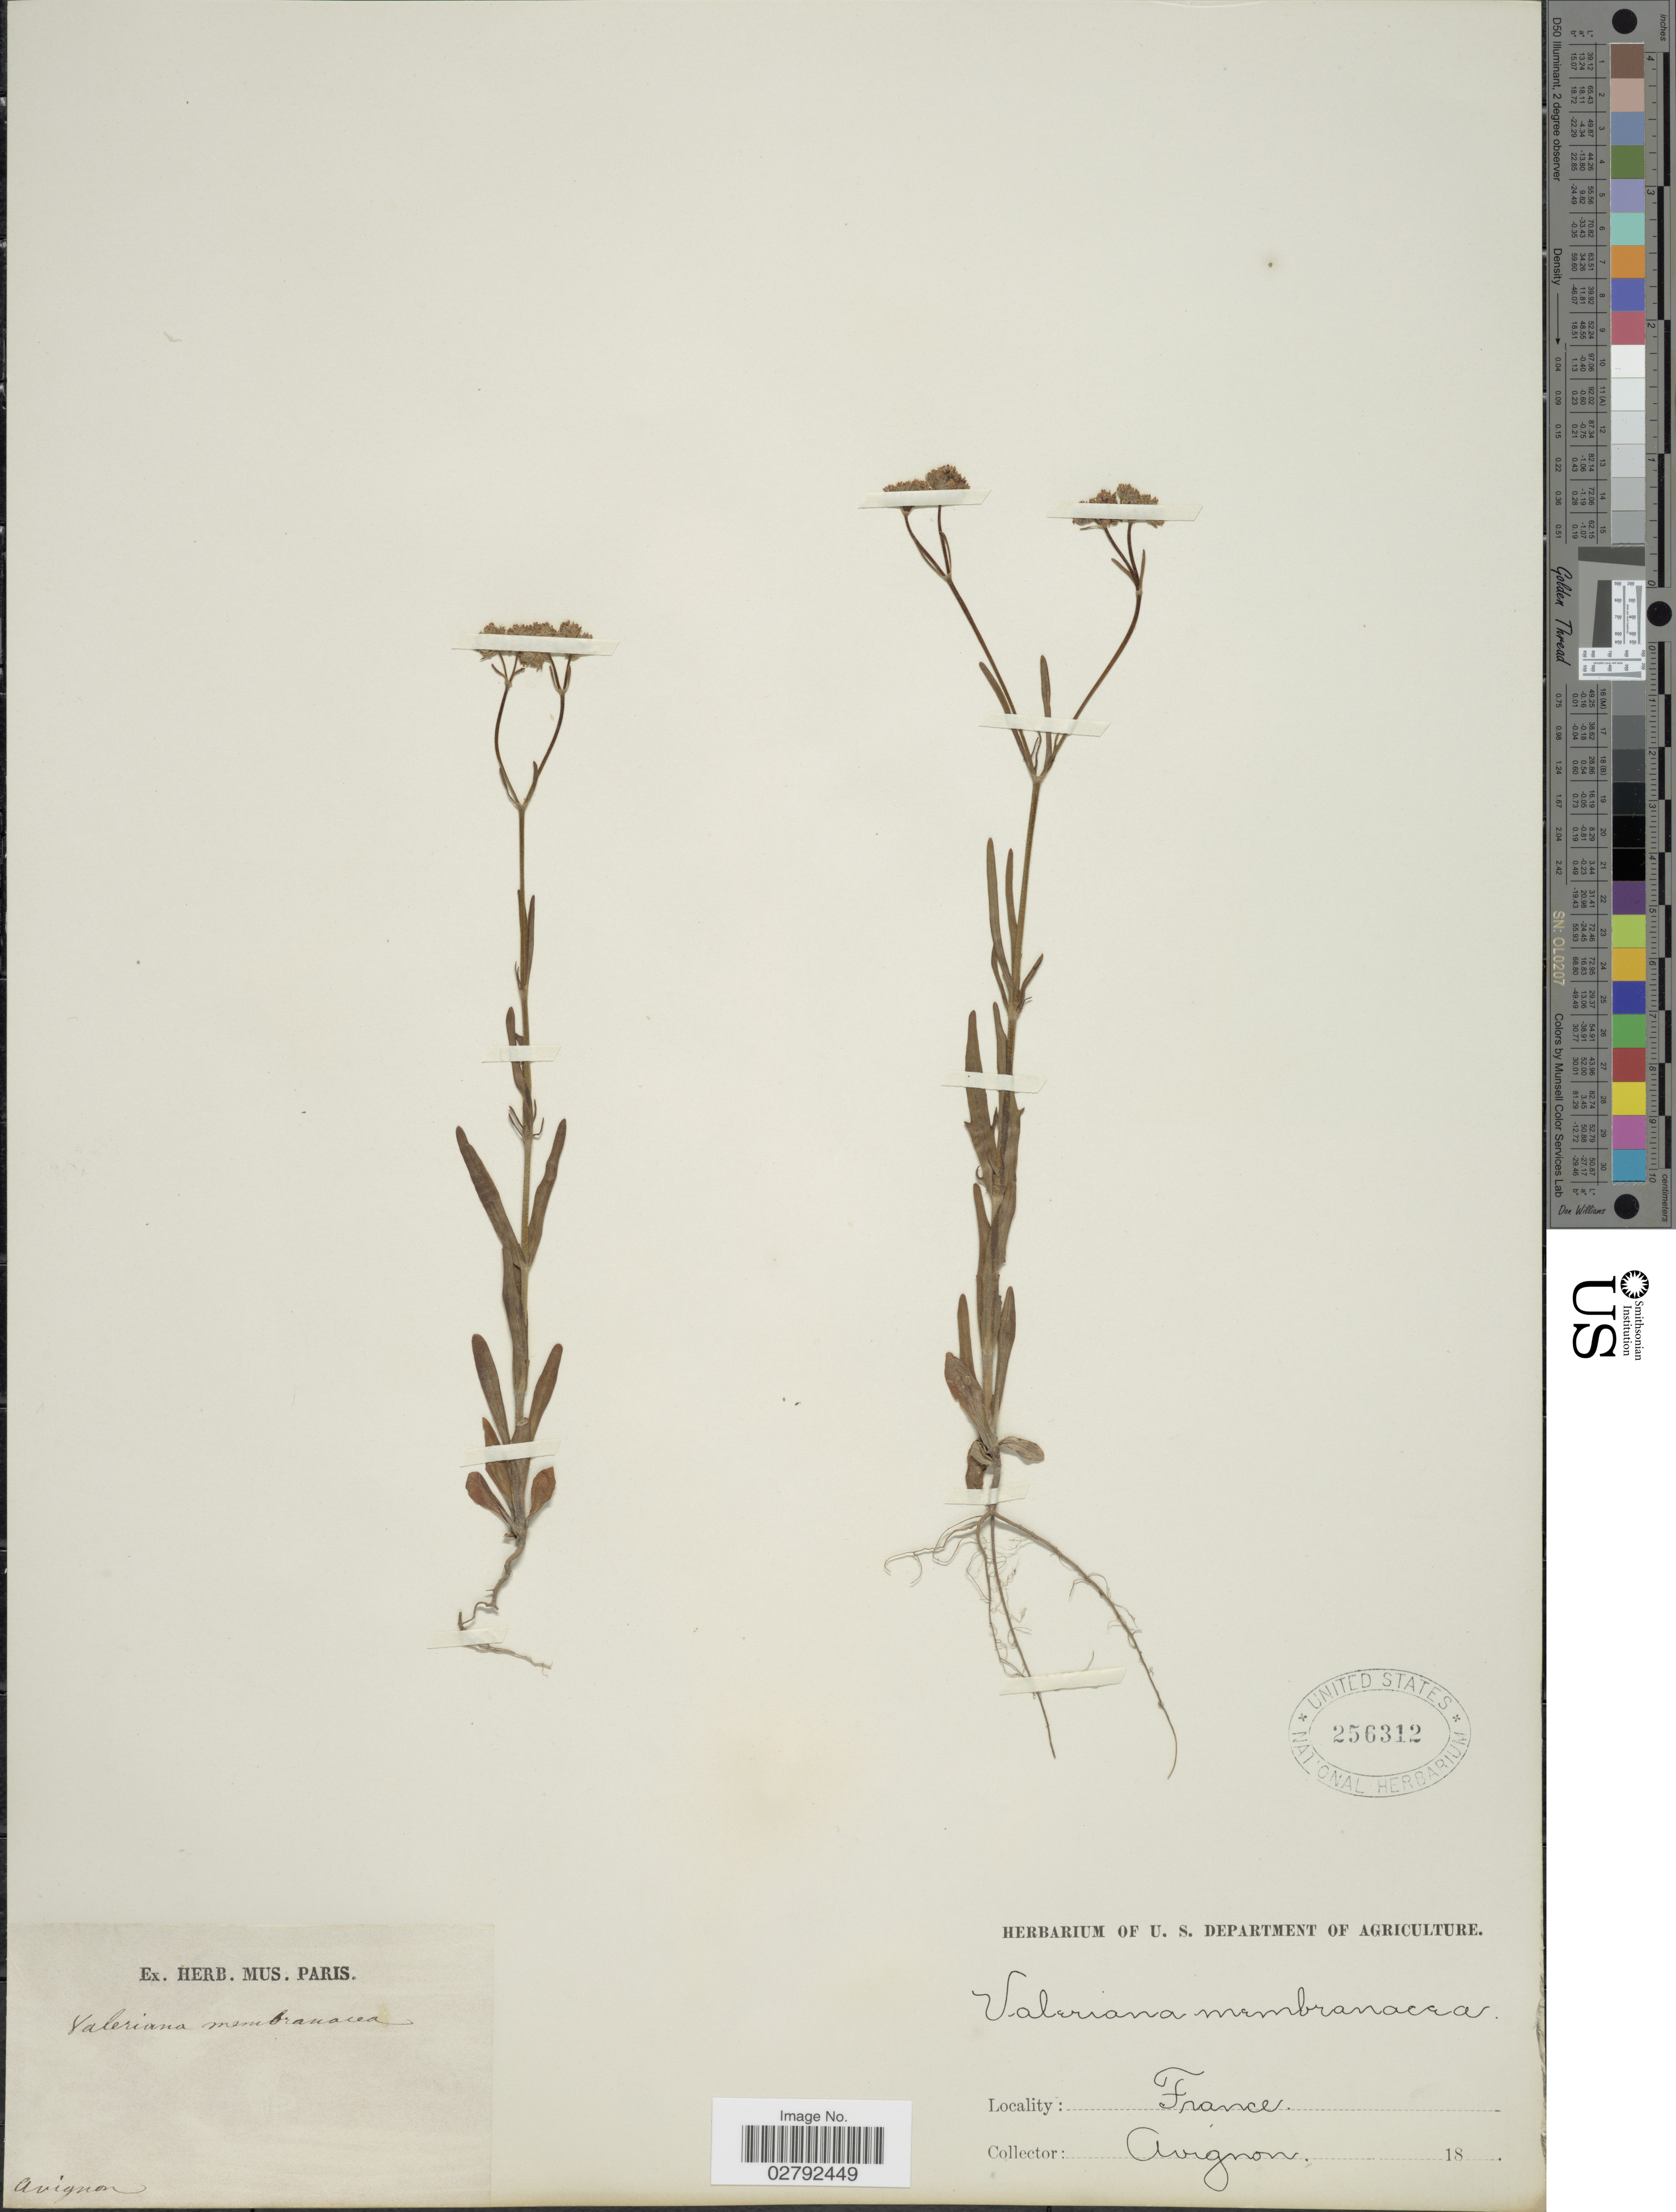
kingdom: Plantae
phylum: Tracheophyta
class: Magnoliopsida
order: Dipsacales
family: Caprifoliaceae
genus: Valerianella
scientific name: Valerianella membranacea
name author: Loisel.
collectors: -. Avignon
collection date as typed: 18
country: France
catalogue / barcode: US 256312